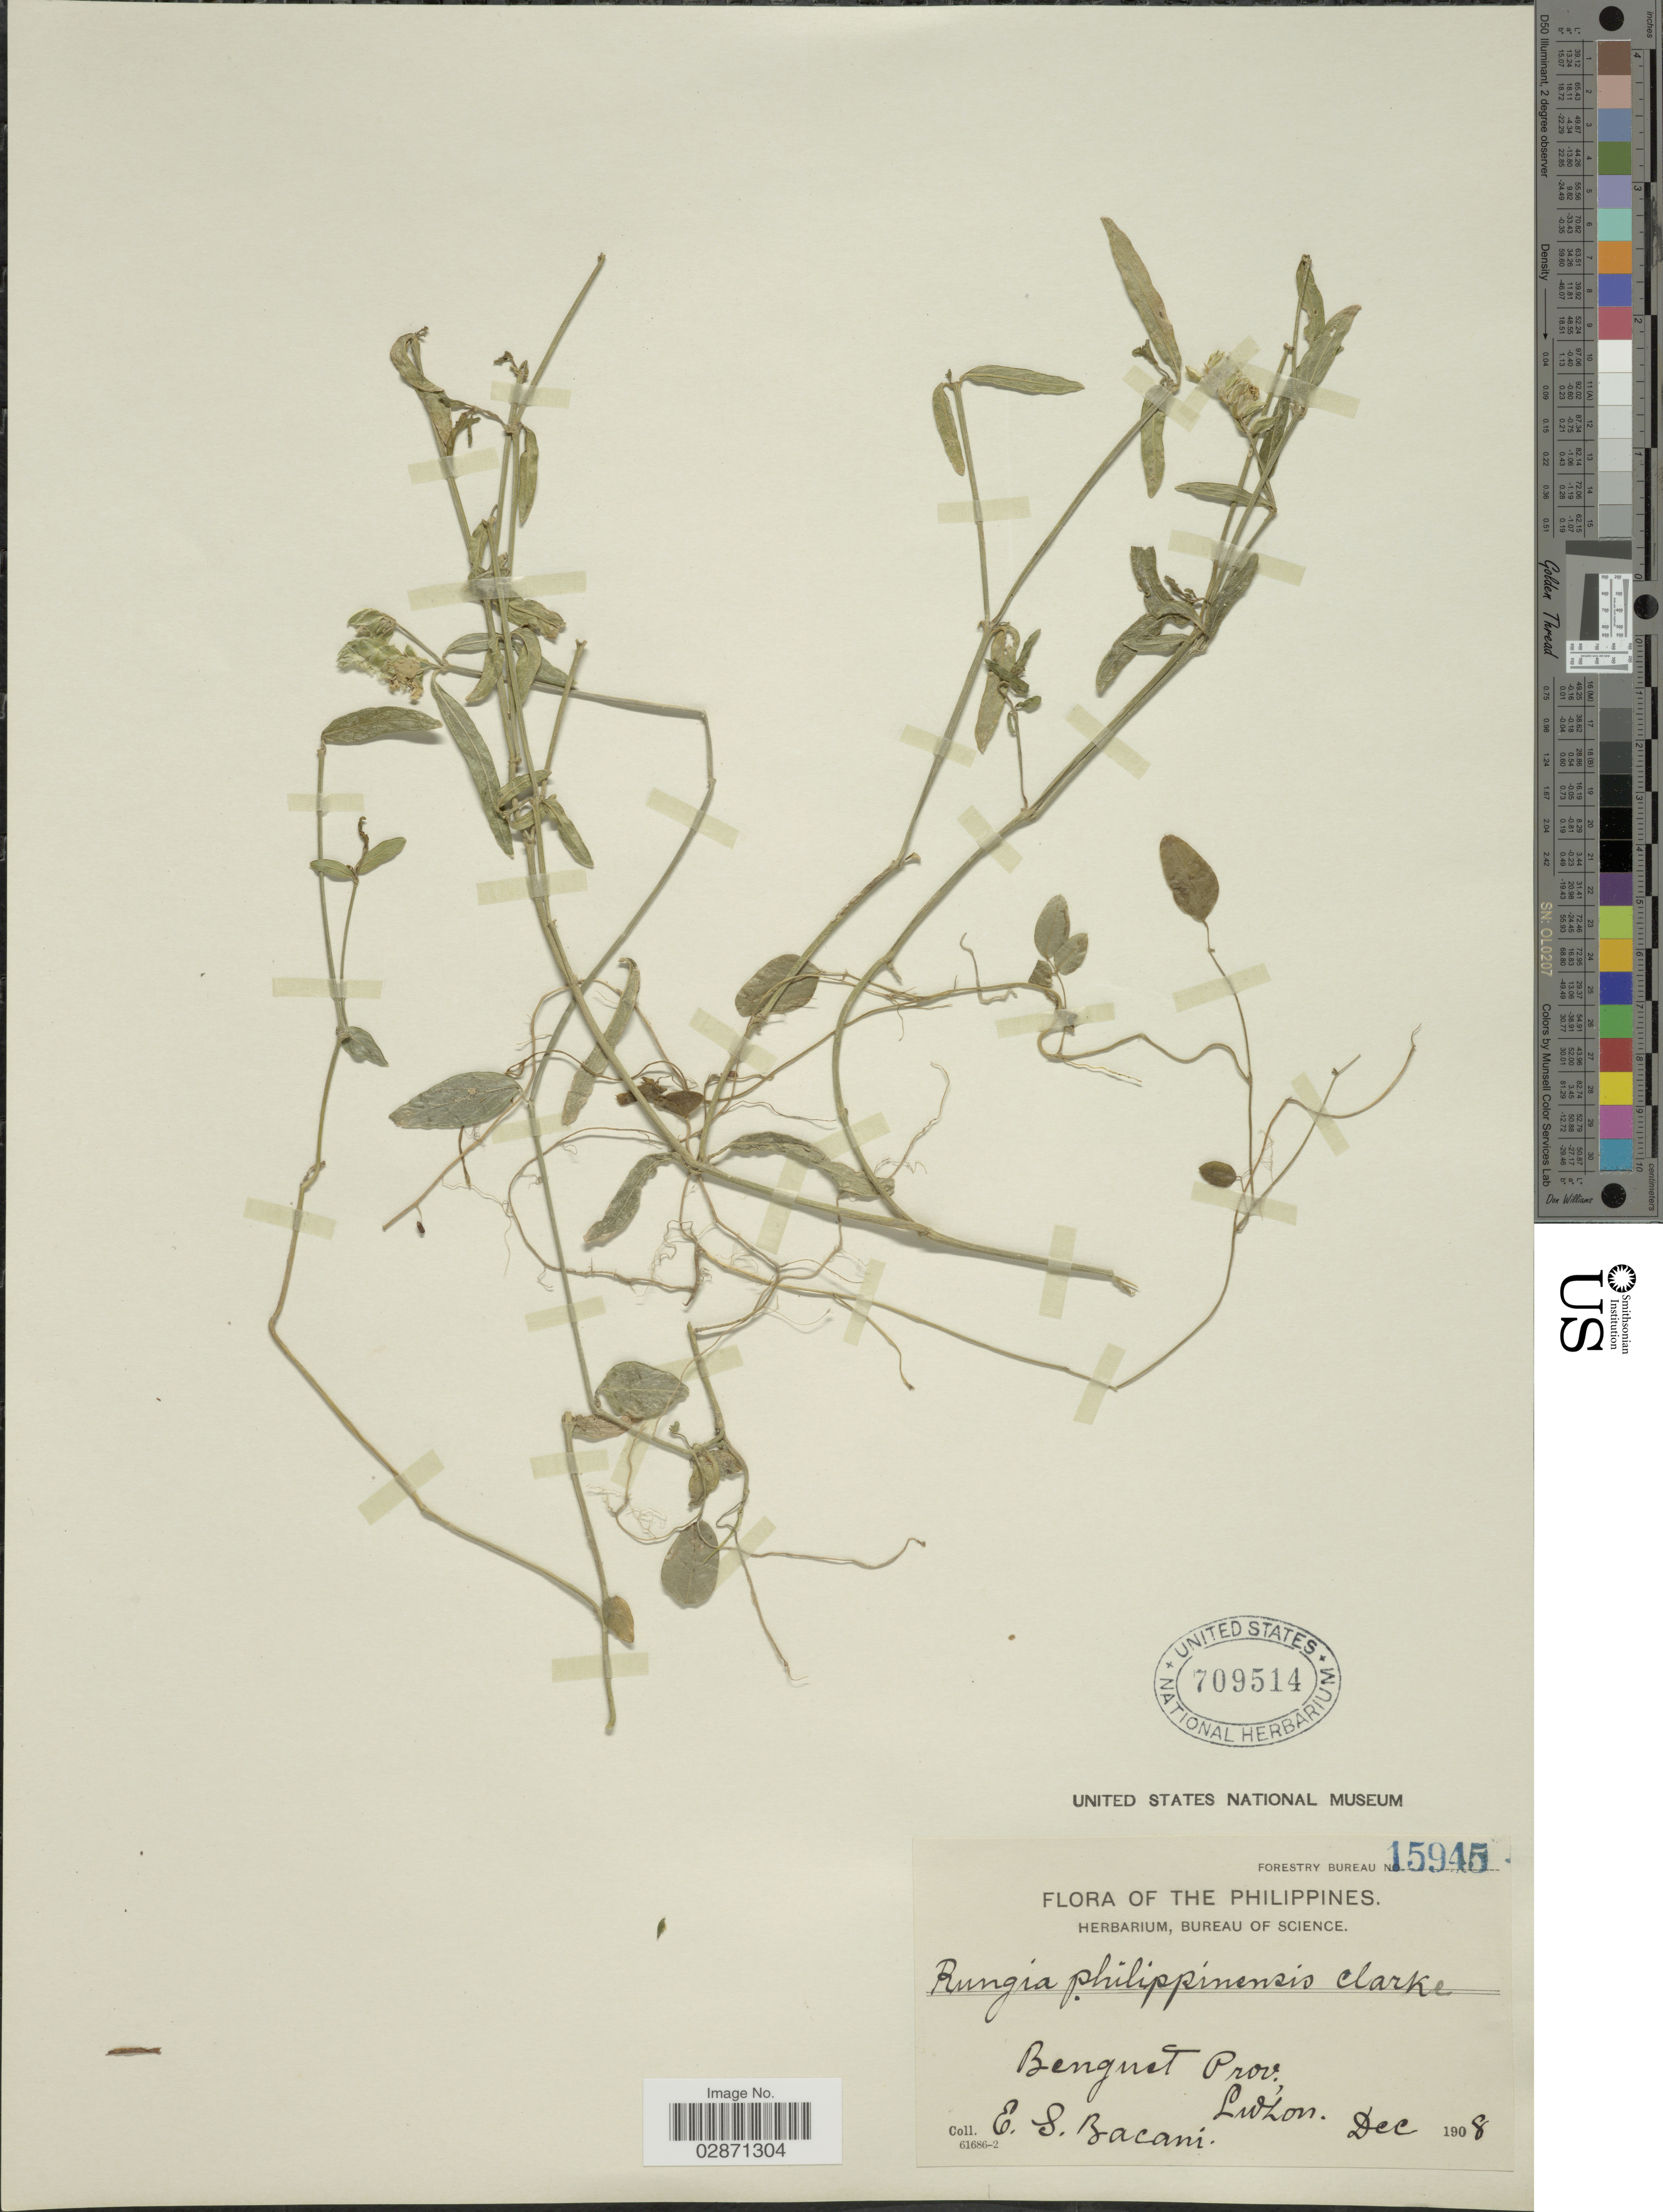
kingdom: Plantae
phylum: Tracheophyta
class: Magnoliopsida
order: Lamiales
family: Acanthaceae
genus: Rungia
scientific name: Rungia philippinensis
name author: C.B. Clarke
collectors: E. Bacani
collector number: Forestry Bureau 15945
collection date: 1908-12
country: Philippines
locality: Benguet Prov., Luzon.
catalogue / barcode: US 709514